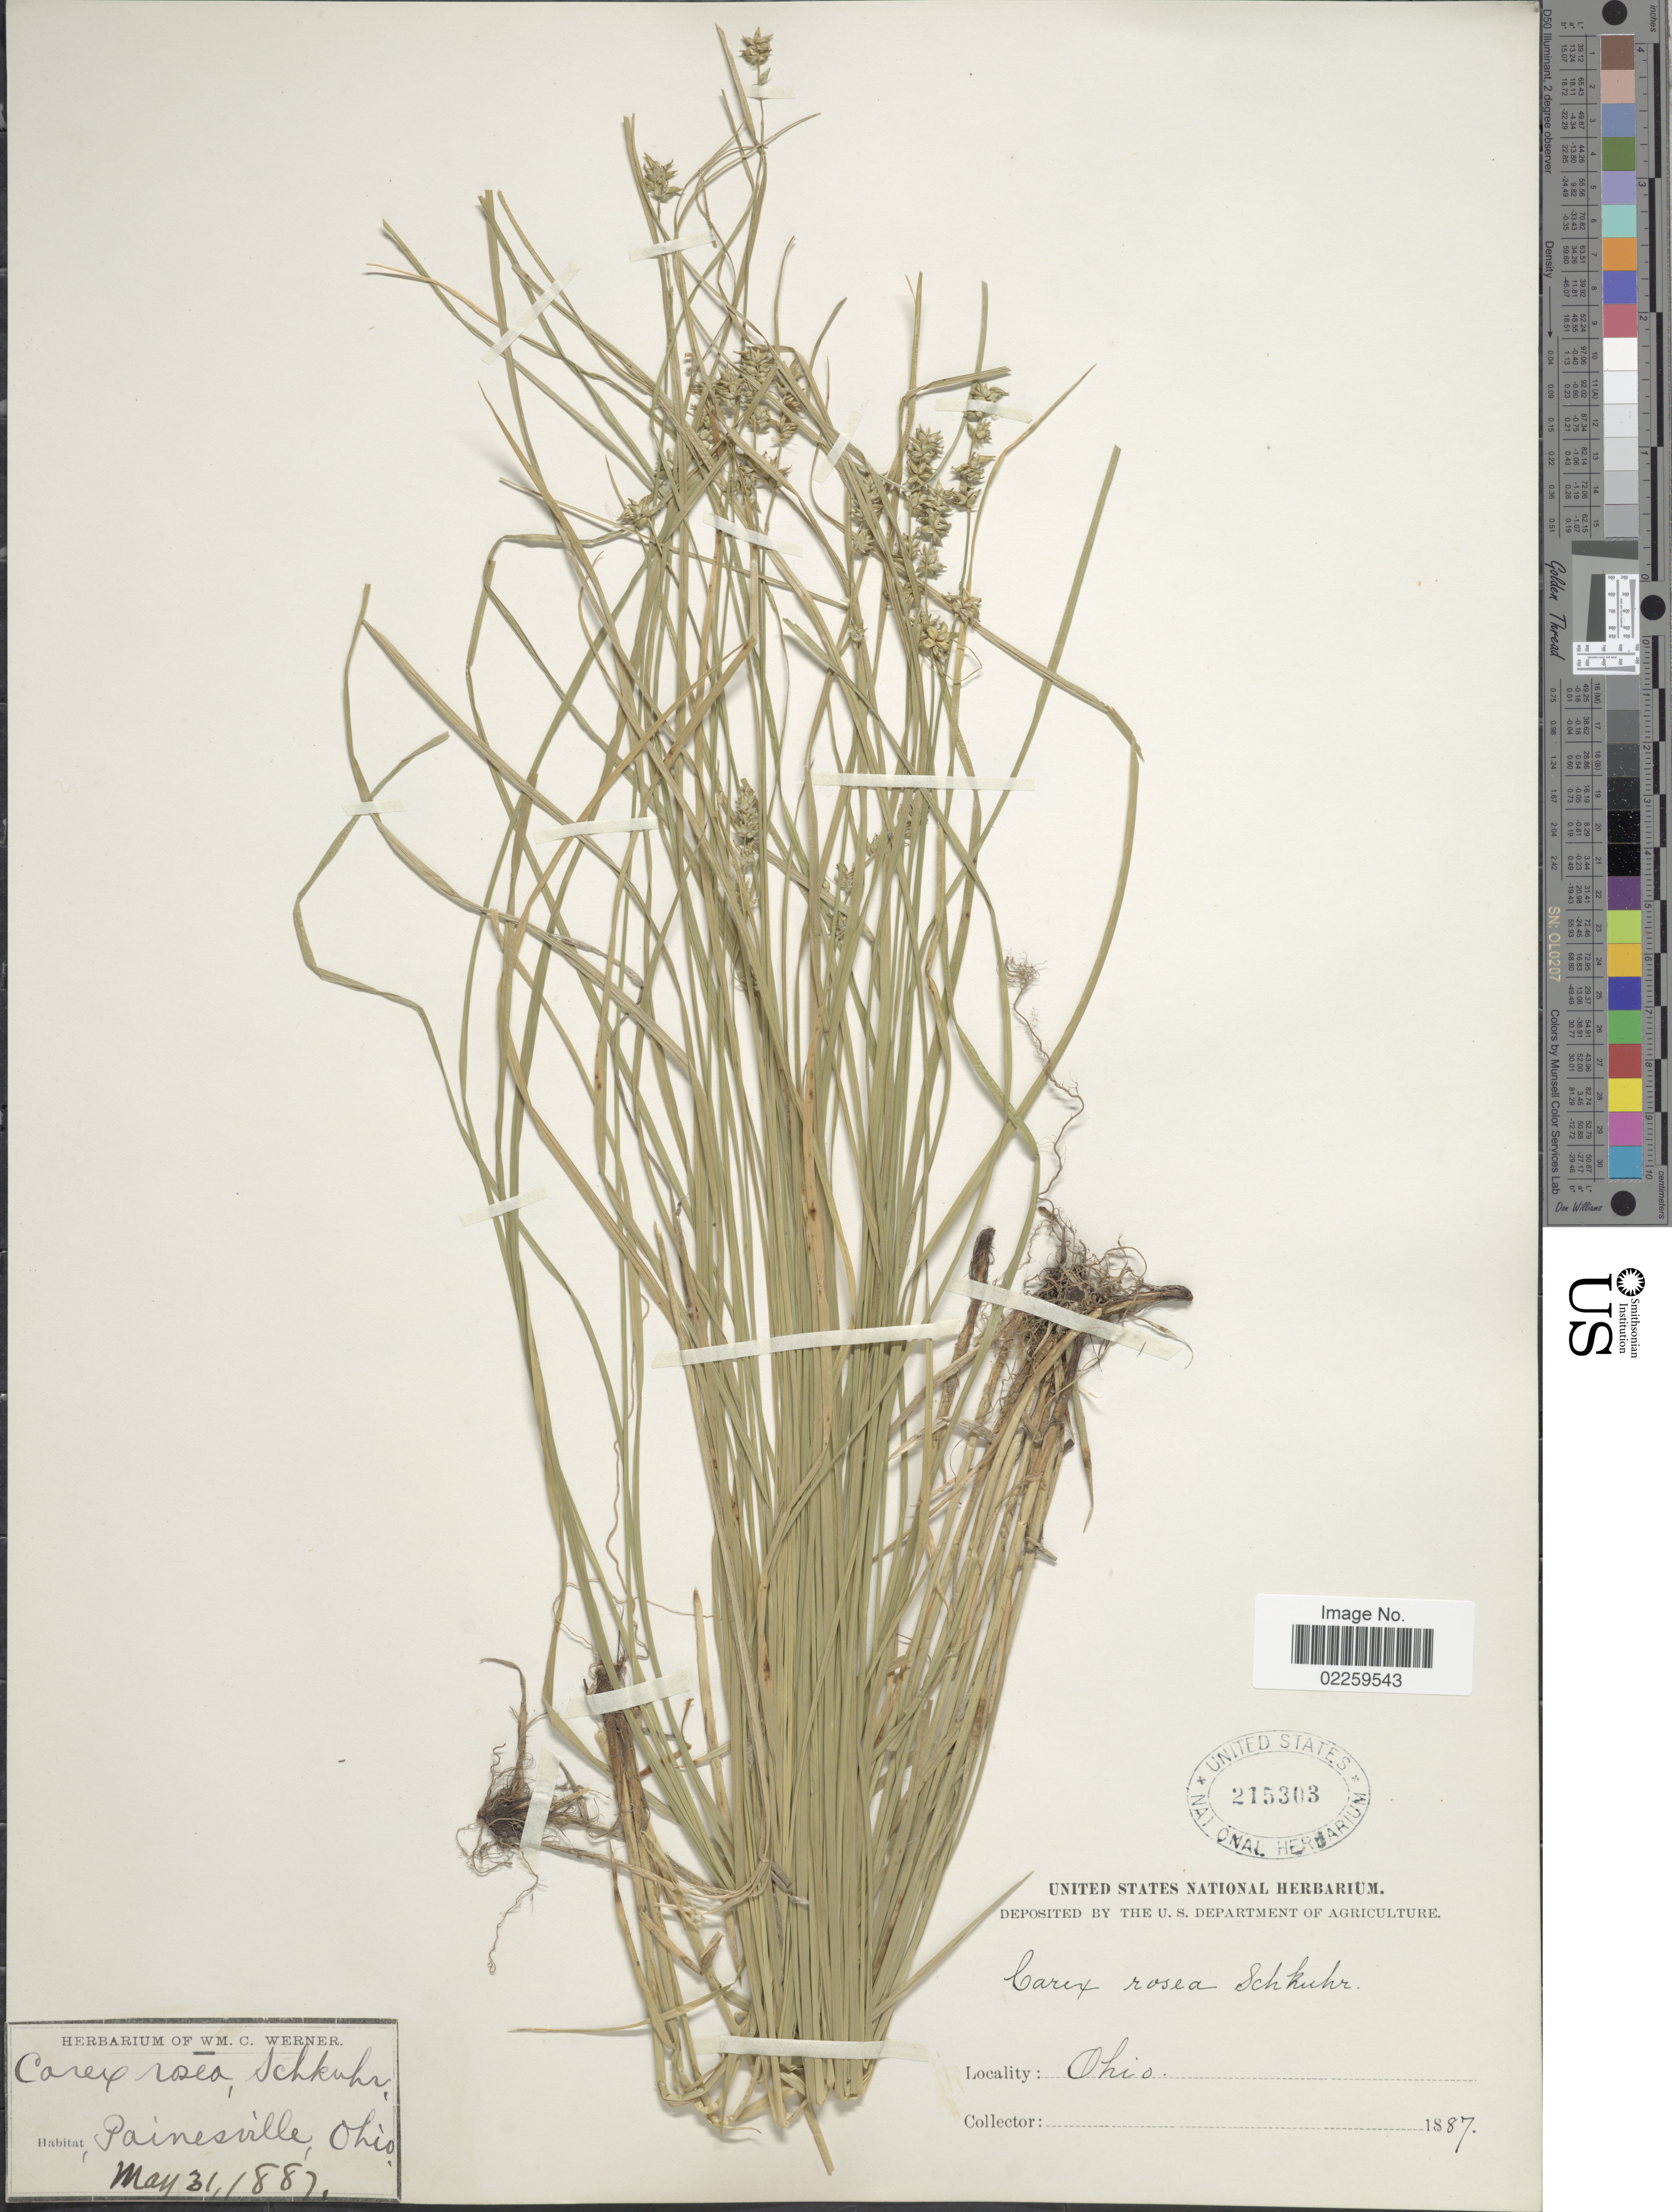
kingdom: Plantae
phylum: Tracheophyta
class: Liliopsida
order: Poales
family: Cyperaceae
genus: Carex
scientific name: Carex rosea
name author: Willd.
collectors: ex herb. Wm. C. Werner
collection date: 1887-05-31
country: United States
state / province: Ohio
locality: Paine Painesville, Ohio.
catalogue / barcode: US 215303